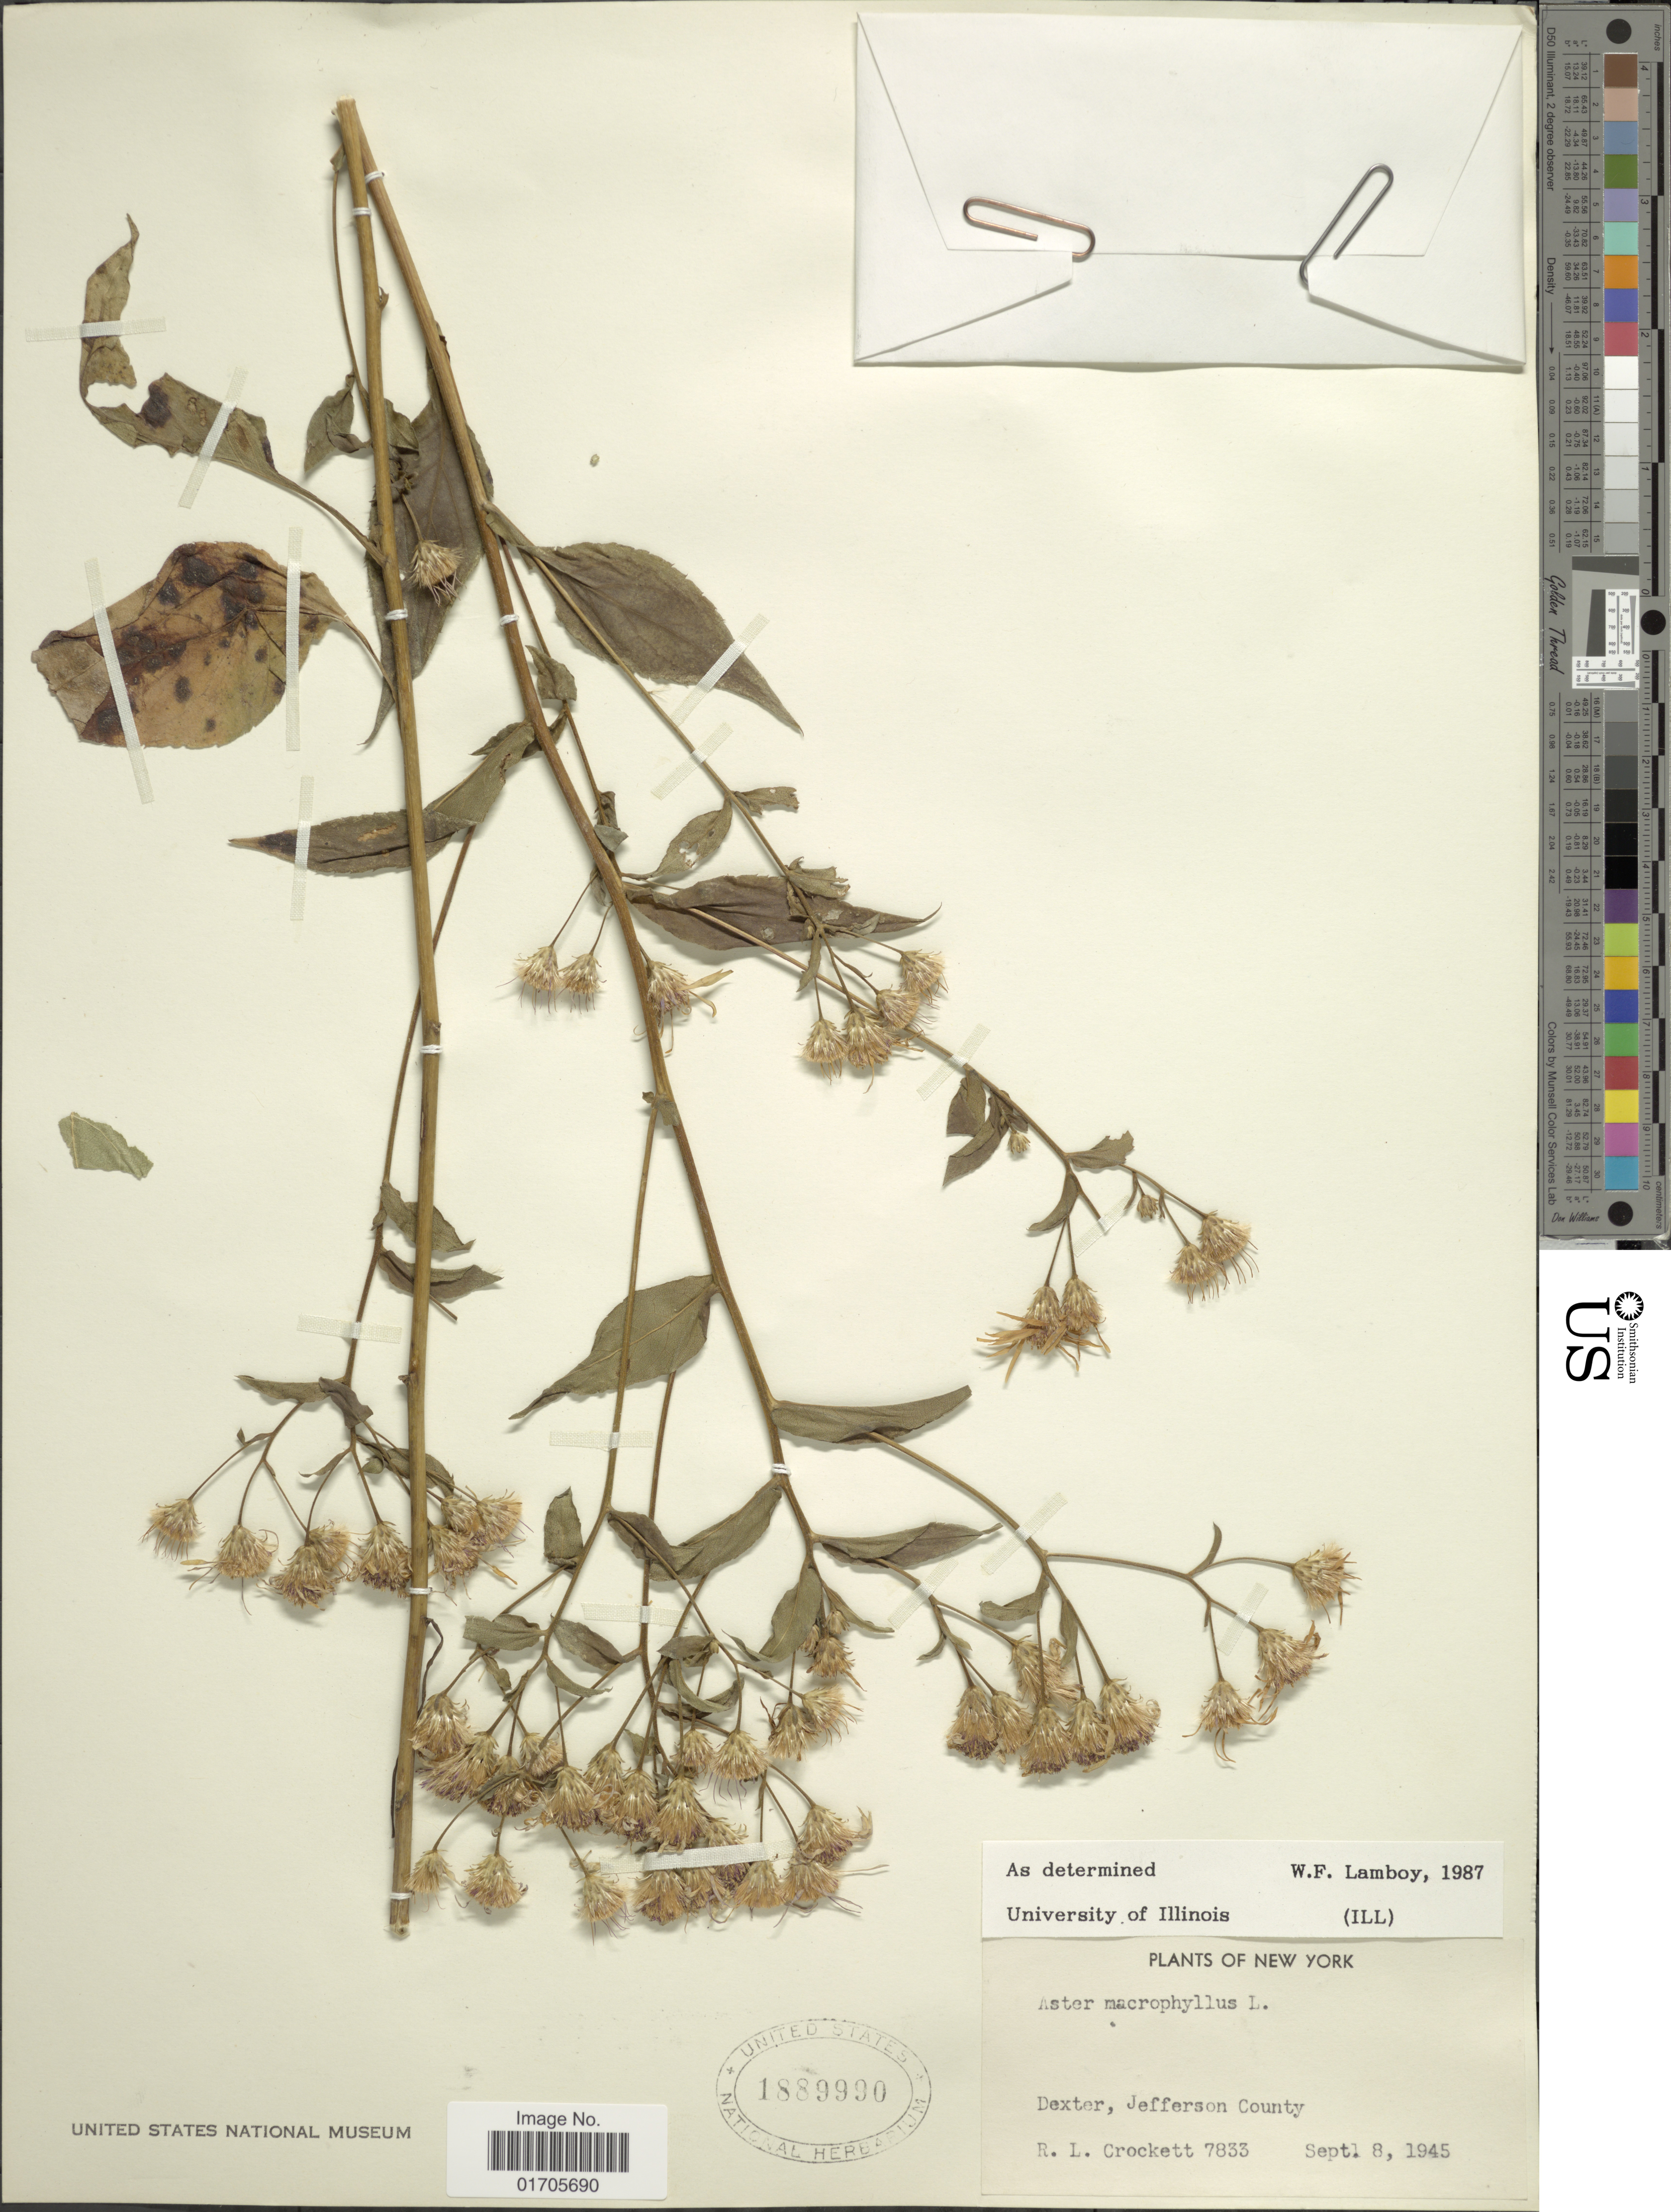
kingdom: Plantae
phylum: Tracheophyta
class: Magnoliopsida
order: Asterales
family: Asteraceae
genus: Eurybia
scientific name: Eurybia macrophylla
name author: (L.) Cass.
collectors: R. Crockett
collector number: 7833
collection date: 1945-09-08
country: United States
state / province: New York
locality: Dexter, Jefferson County.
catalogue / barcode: US 1889990